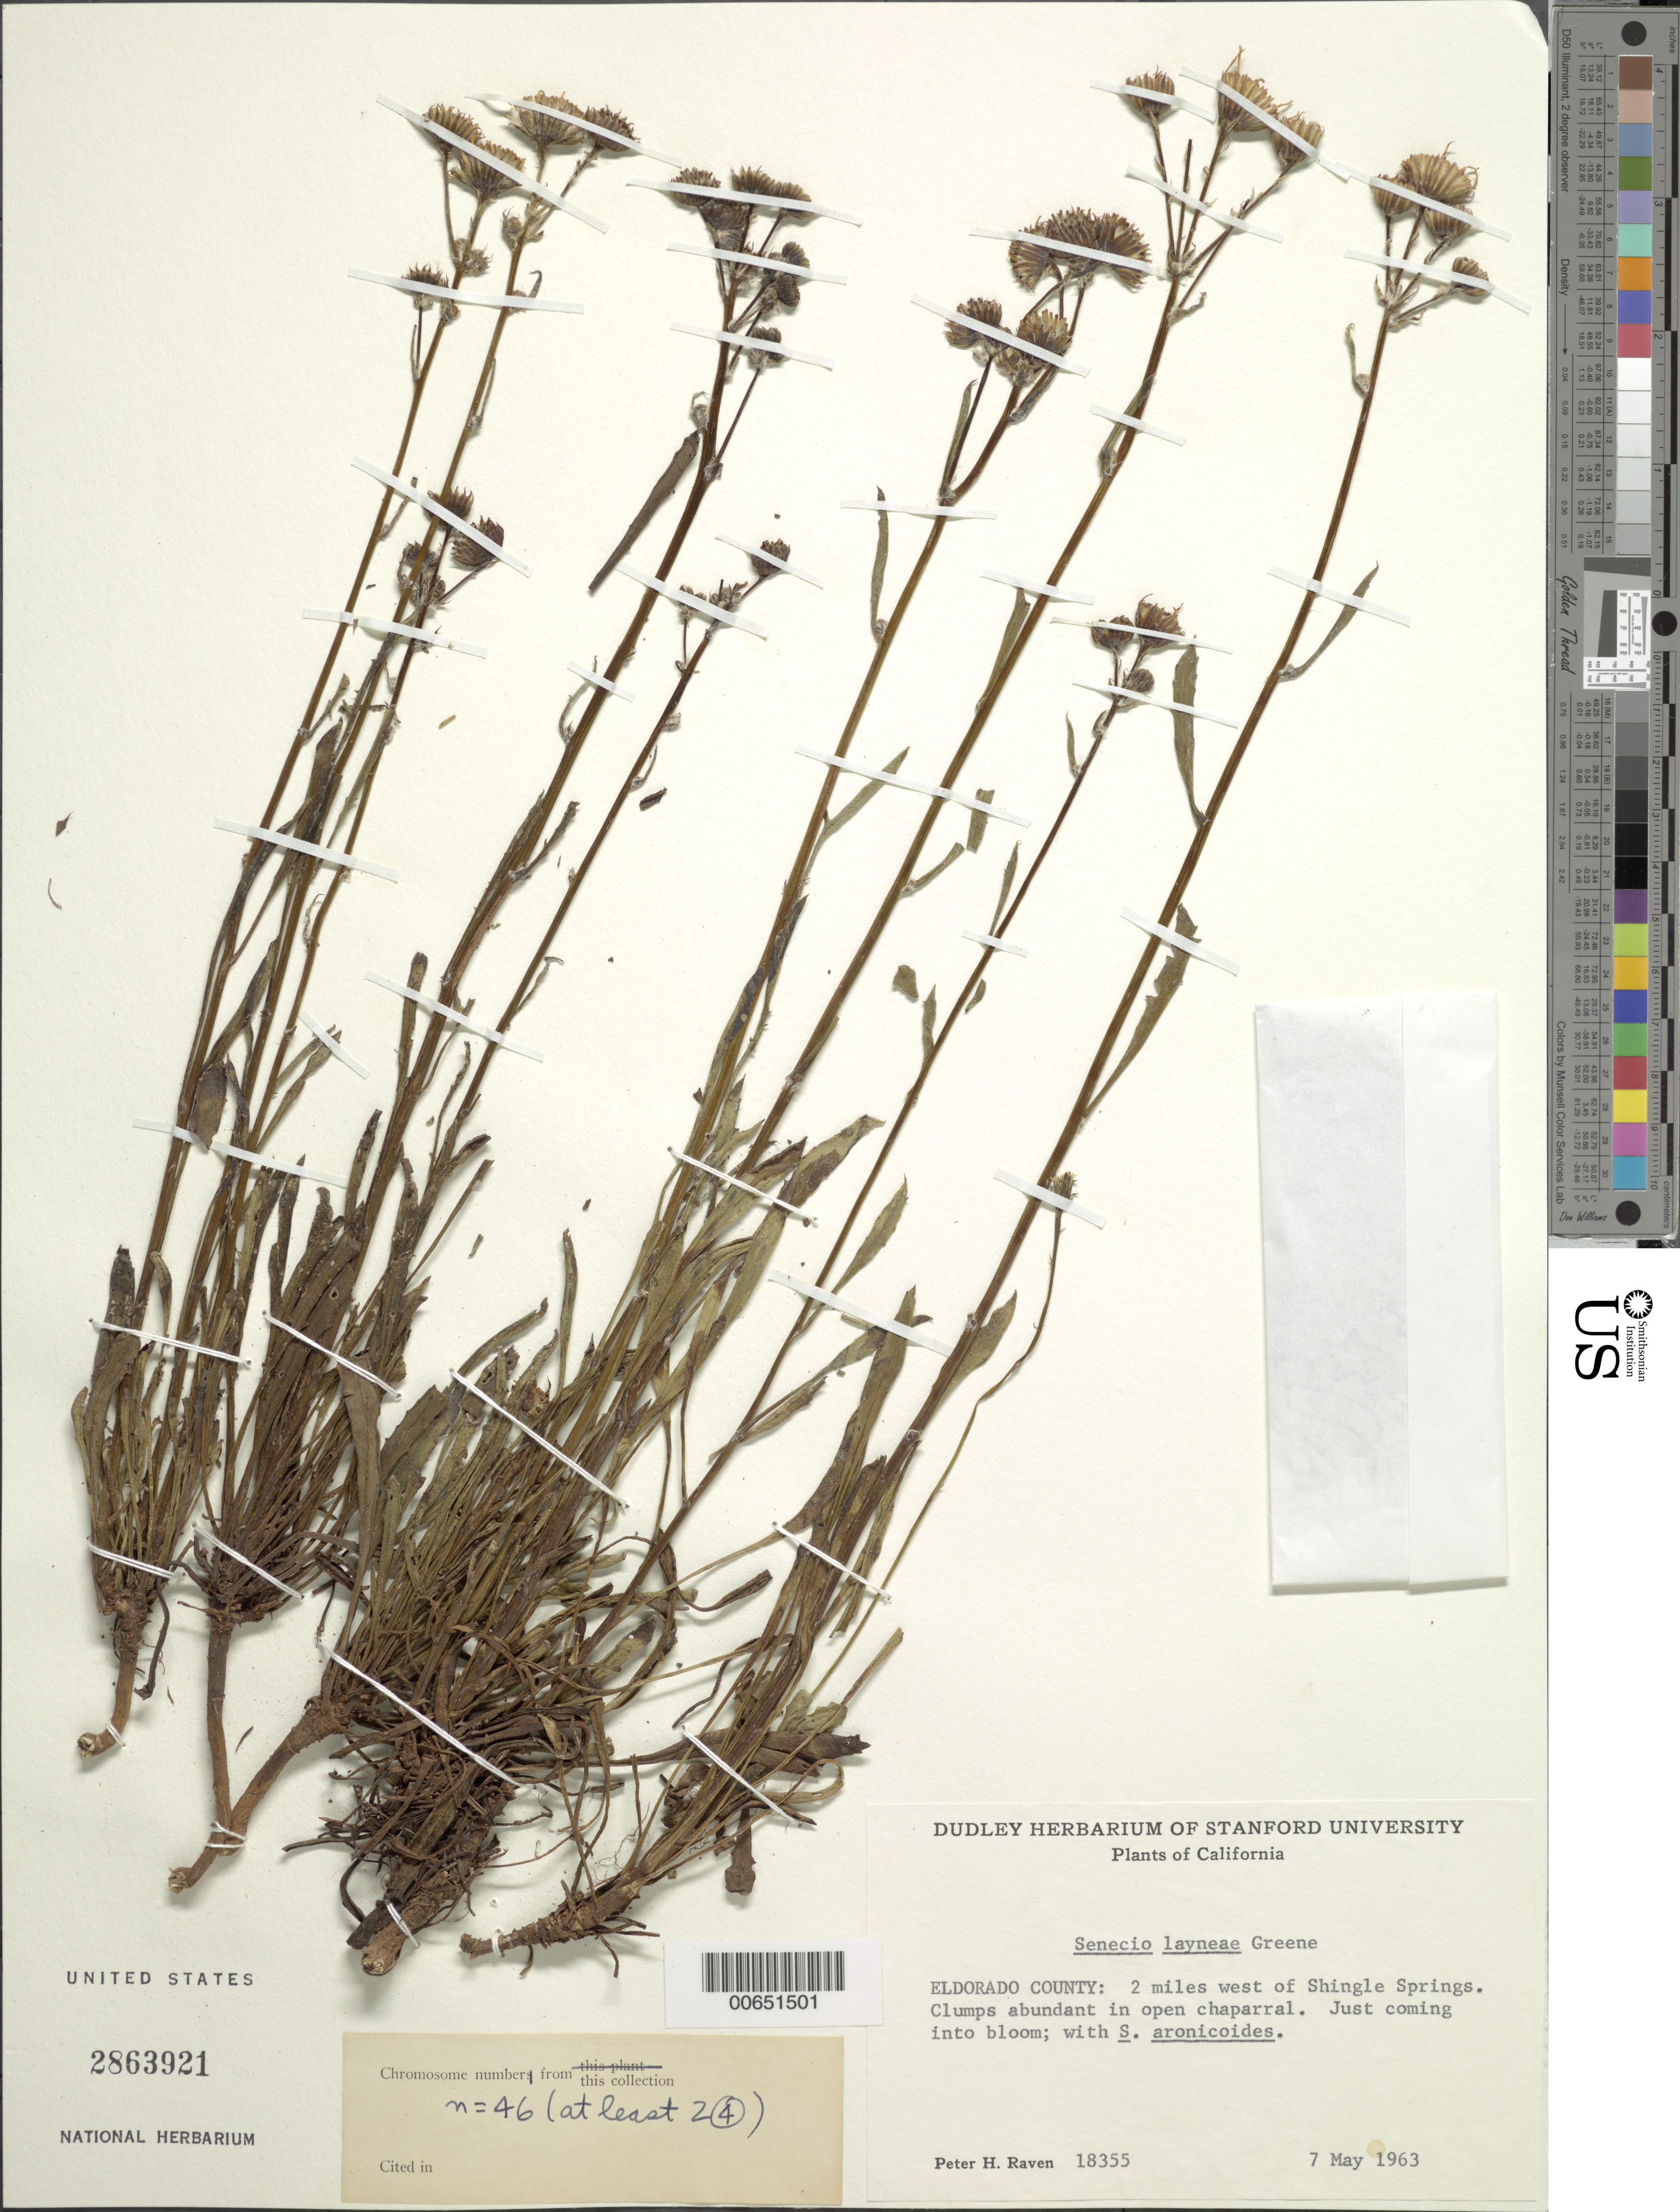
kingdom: Plantae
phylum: Tracheophyta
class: Magnoliopsida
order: Asterales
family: Asteraceae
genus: Packera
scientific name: Packera layneae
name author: (Greene) W.A. Weber & Á. Löve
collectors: P. H. Raven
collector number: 18355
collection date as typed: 07 May 1963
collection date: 1963-05-07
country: United States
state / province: California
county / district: El Dorado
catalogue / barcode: US 2863921